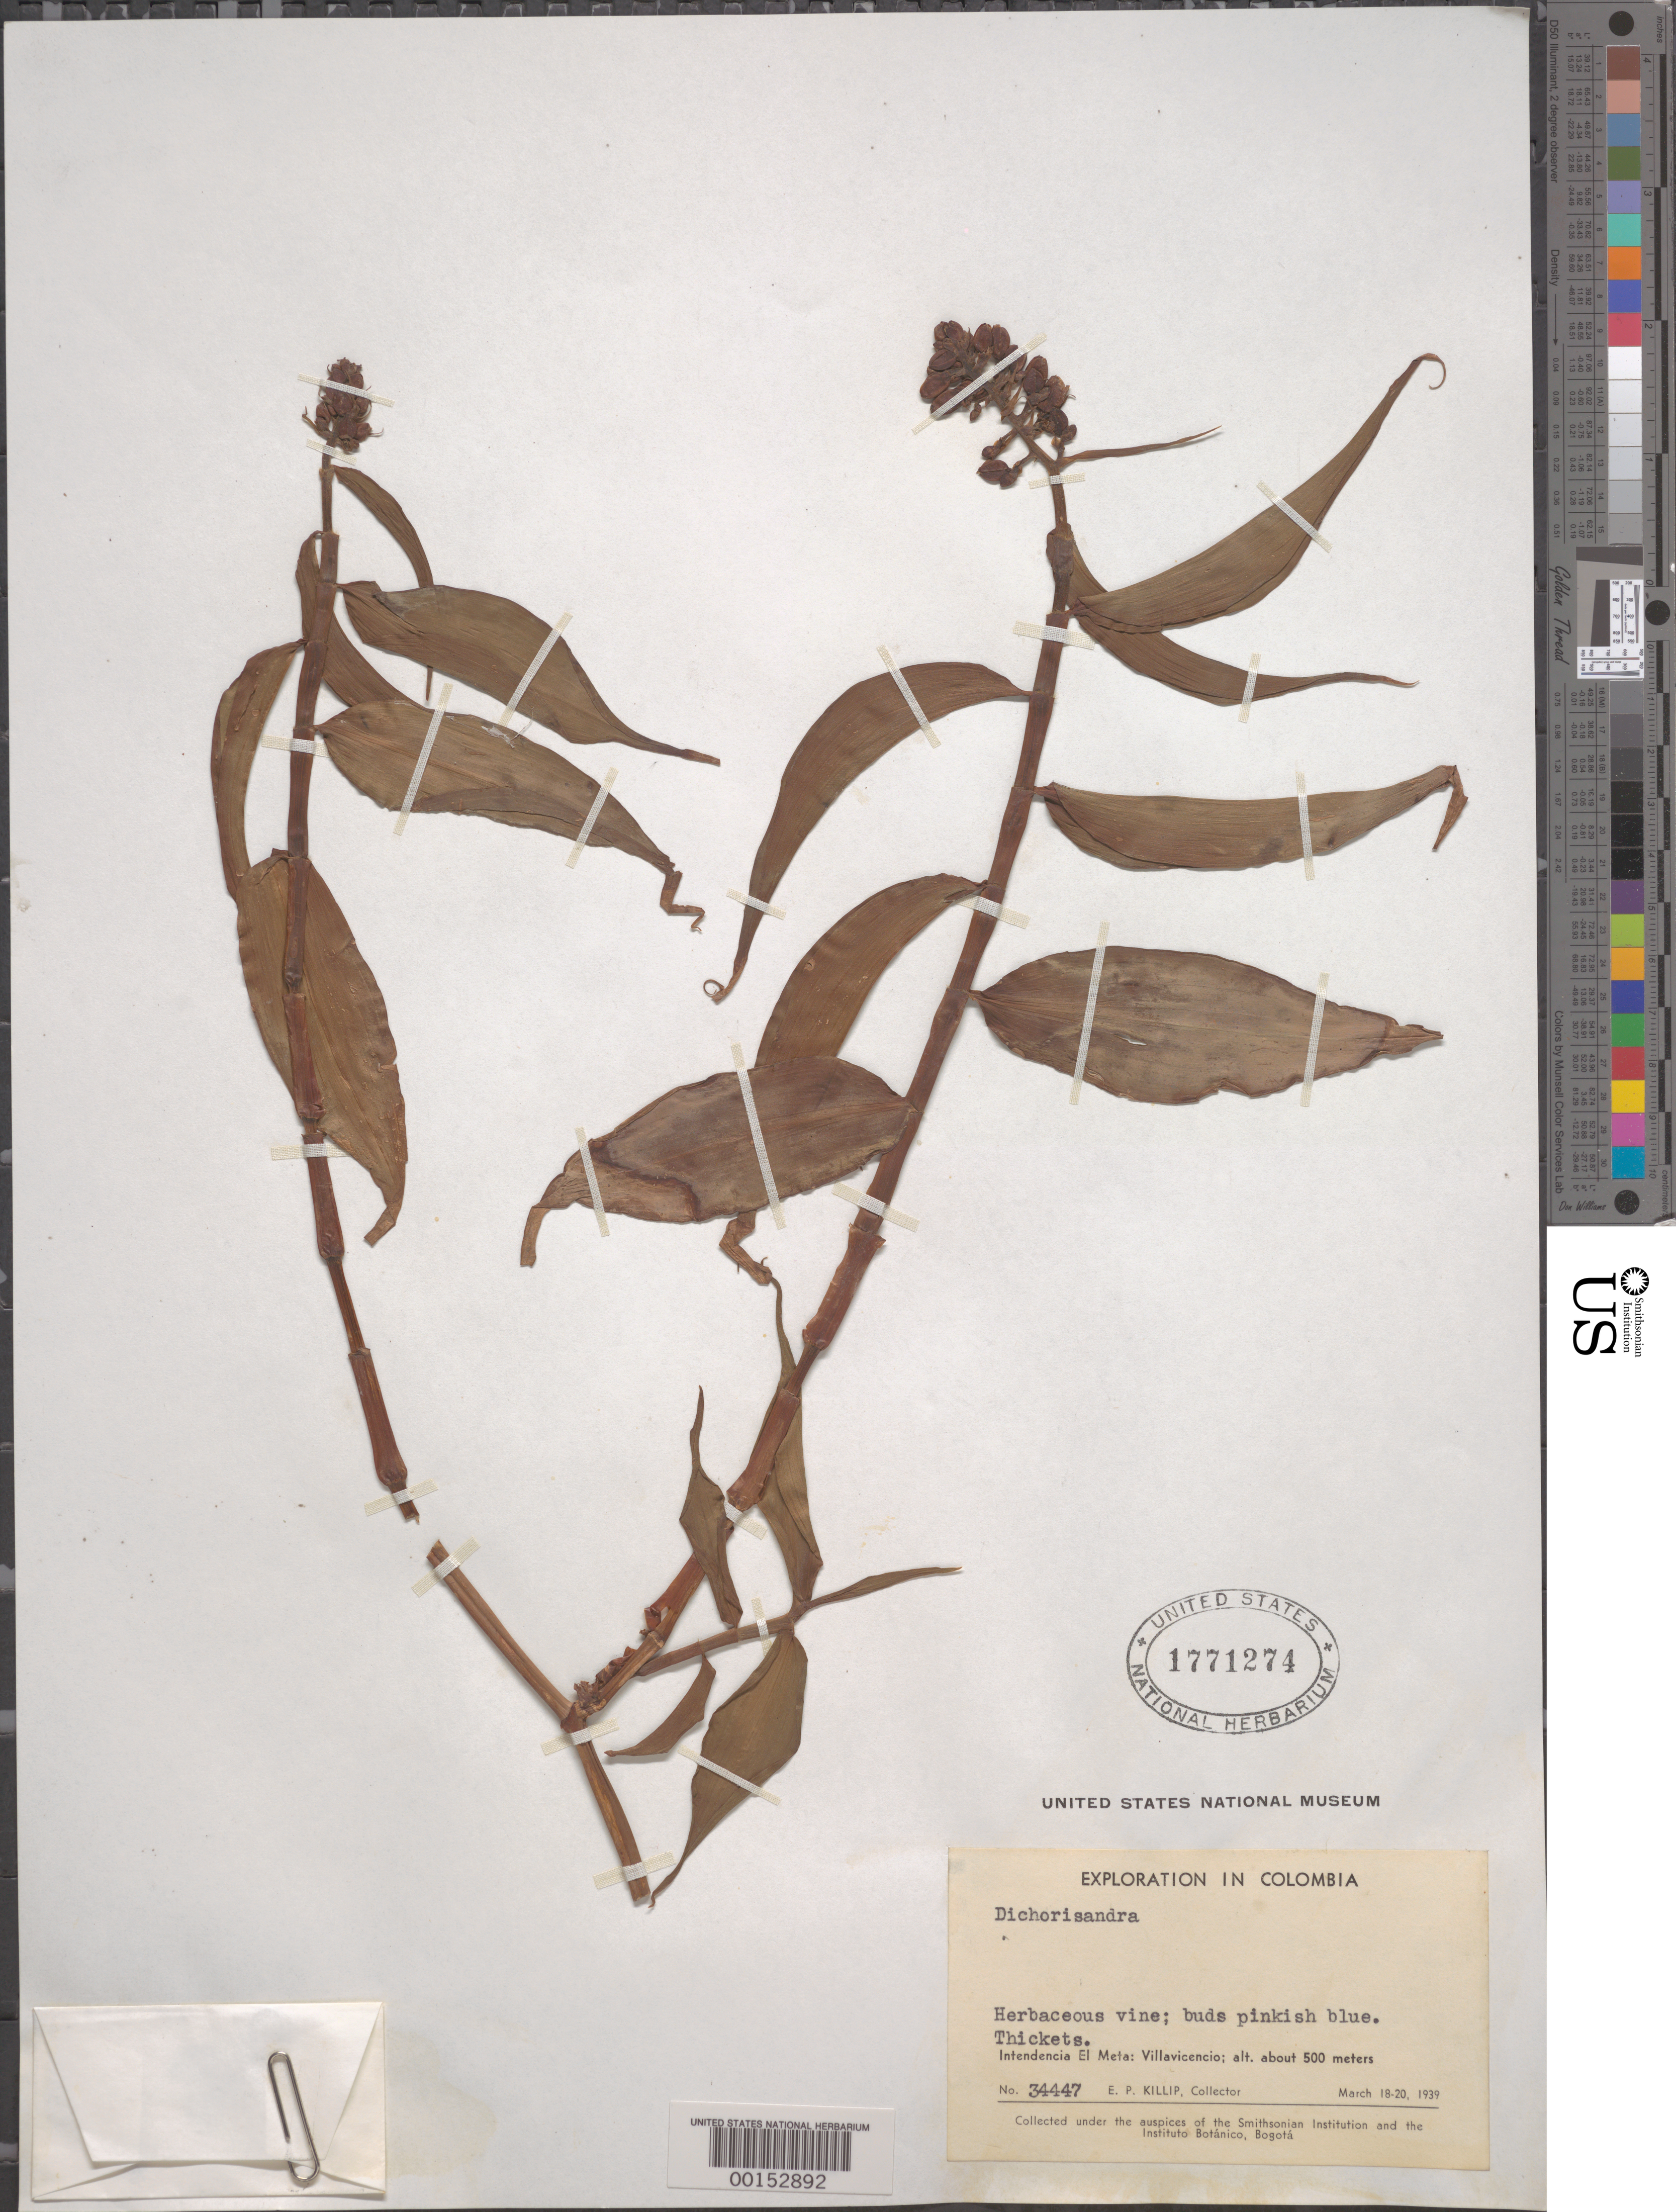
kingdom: Plantae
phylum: Tracheophyta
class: Liliopsida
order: Commelinales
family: Commelinaceae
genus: Dichorisandra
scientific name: Dichorisandra sp.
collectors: E. P. Killip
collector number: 34447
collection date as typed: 18 Mar 1939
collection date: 1939-03-18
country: Colombia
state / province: Meta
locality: Villa Vicencia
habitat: Thickets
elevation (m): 500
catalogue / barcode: US 1771274